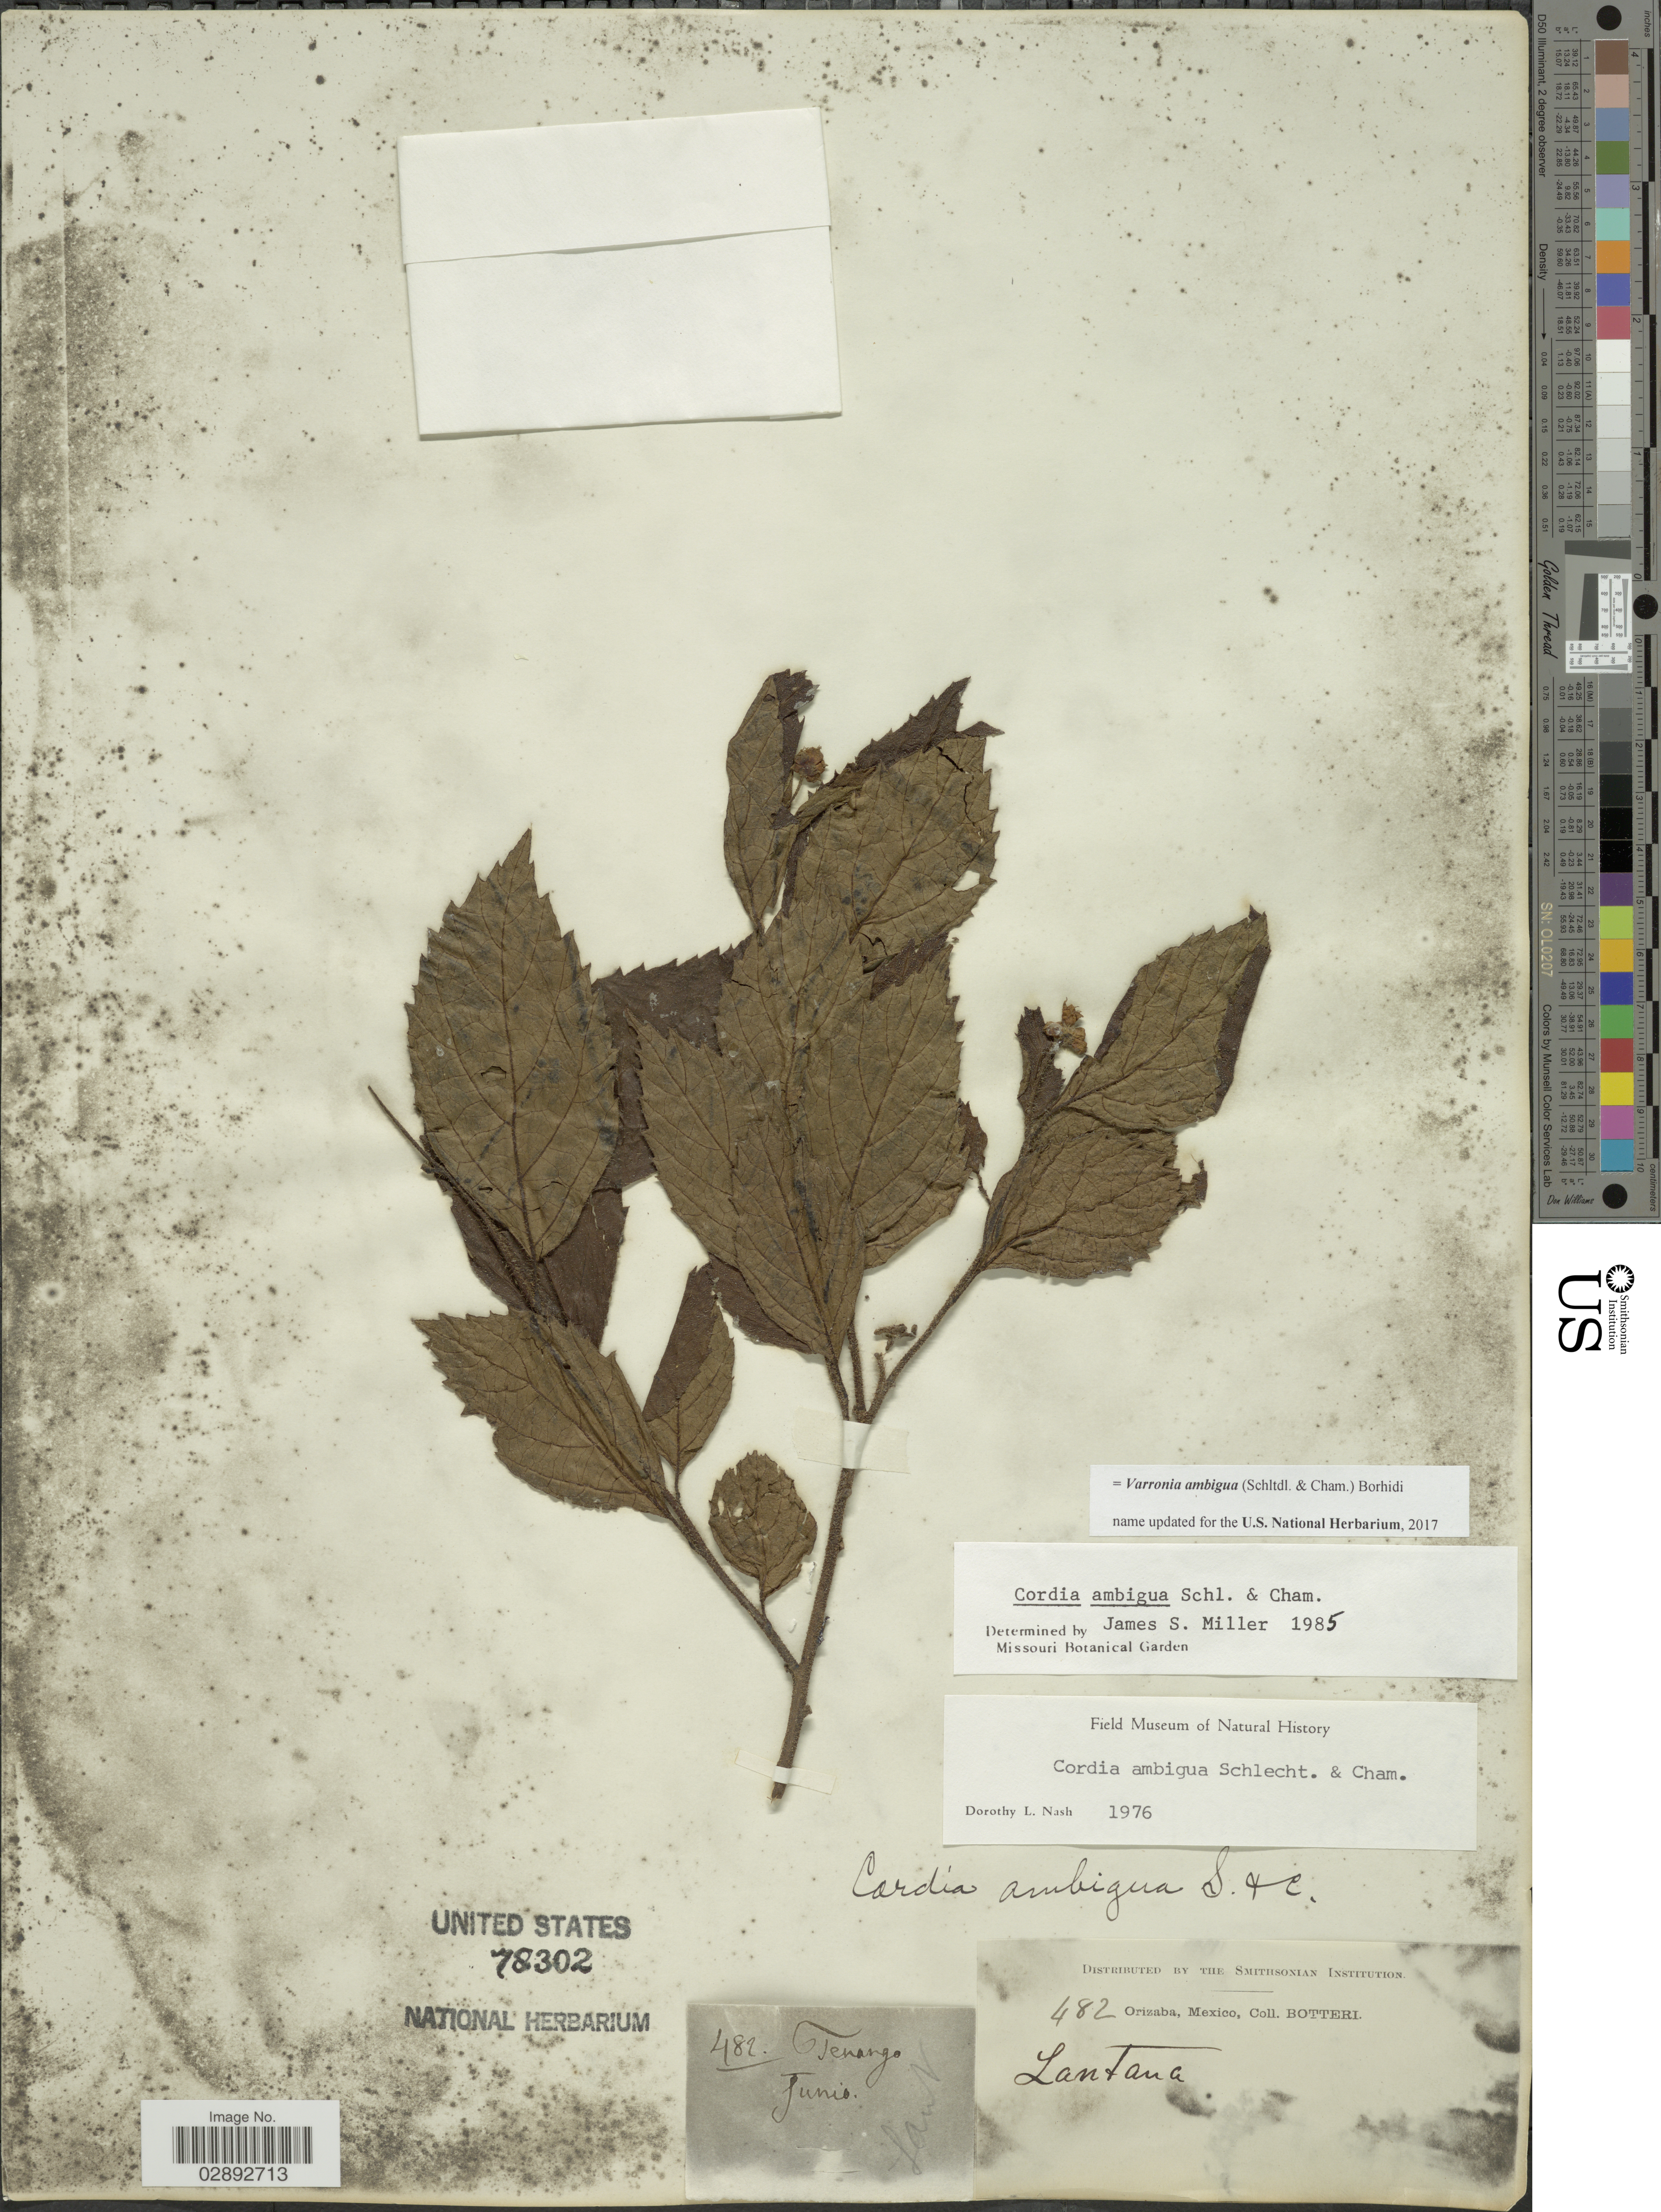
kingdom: Plantae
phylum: Tracheophyta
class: Magnoliopsida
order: Boraginales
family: Cordiaceae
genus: Varronia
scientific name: Varronia ambigua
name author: (Schltdl. & Cham.) Borhidi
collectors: -. Botteri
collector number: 482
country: Mexico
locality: Orizaba.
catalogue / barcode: US 78302